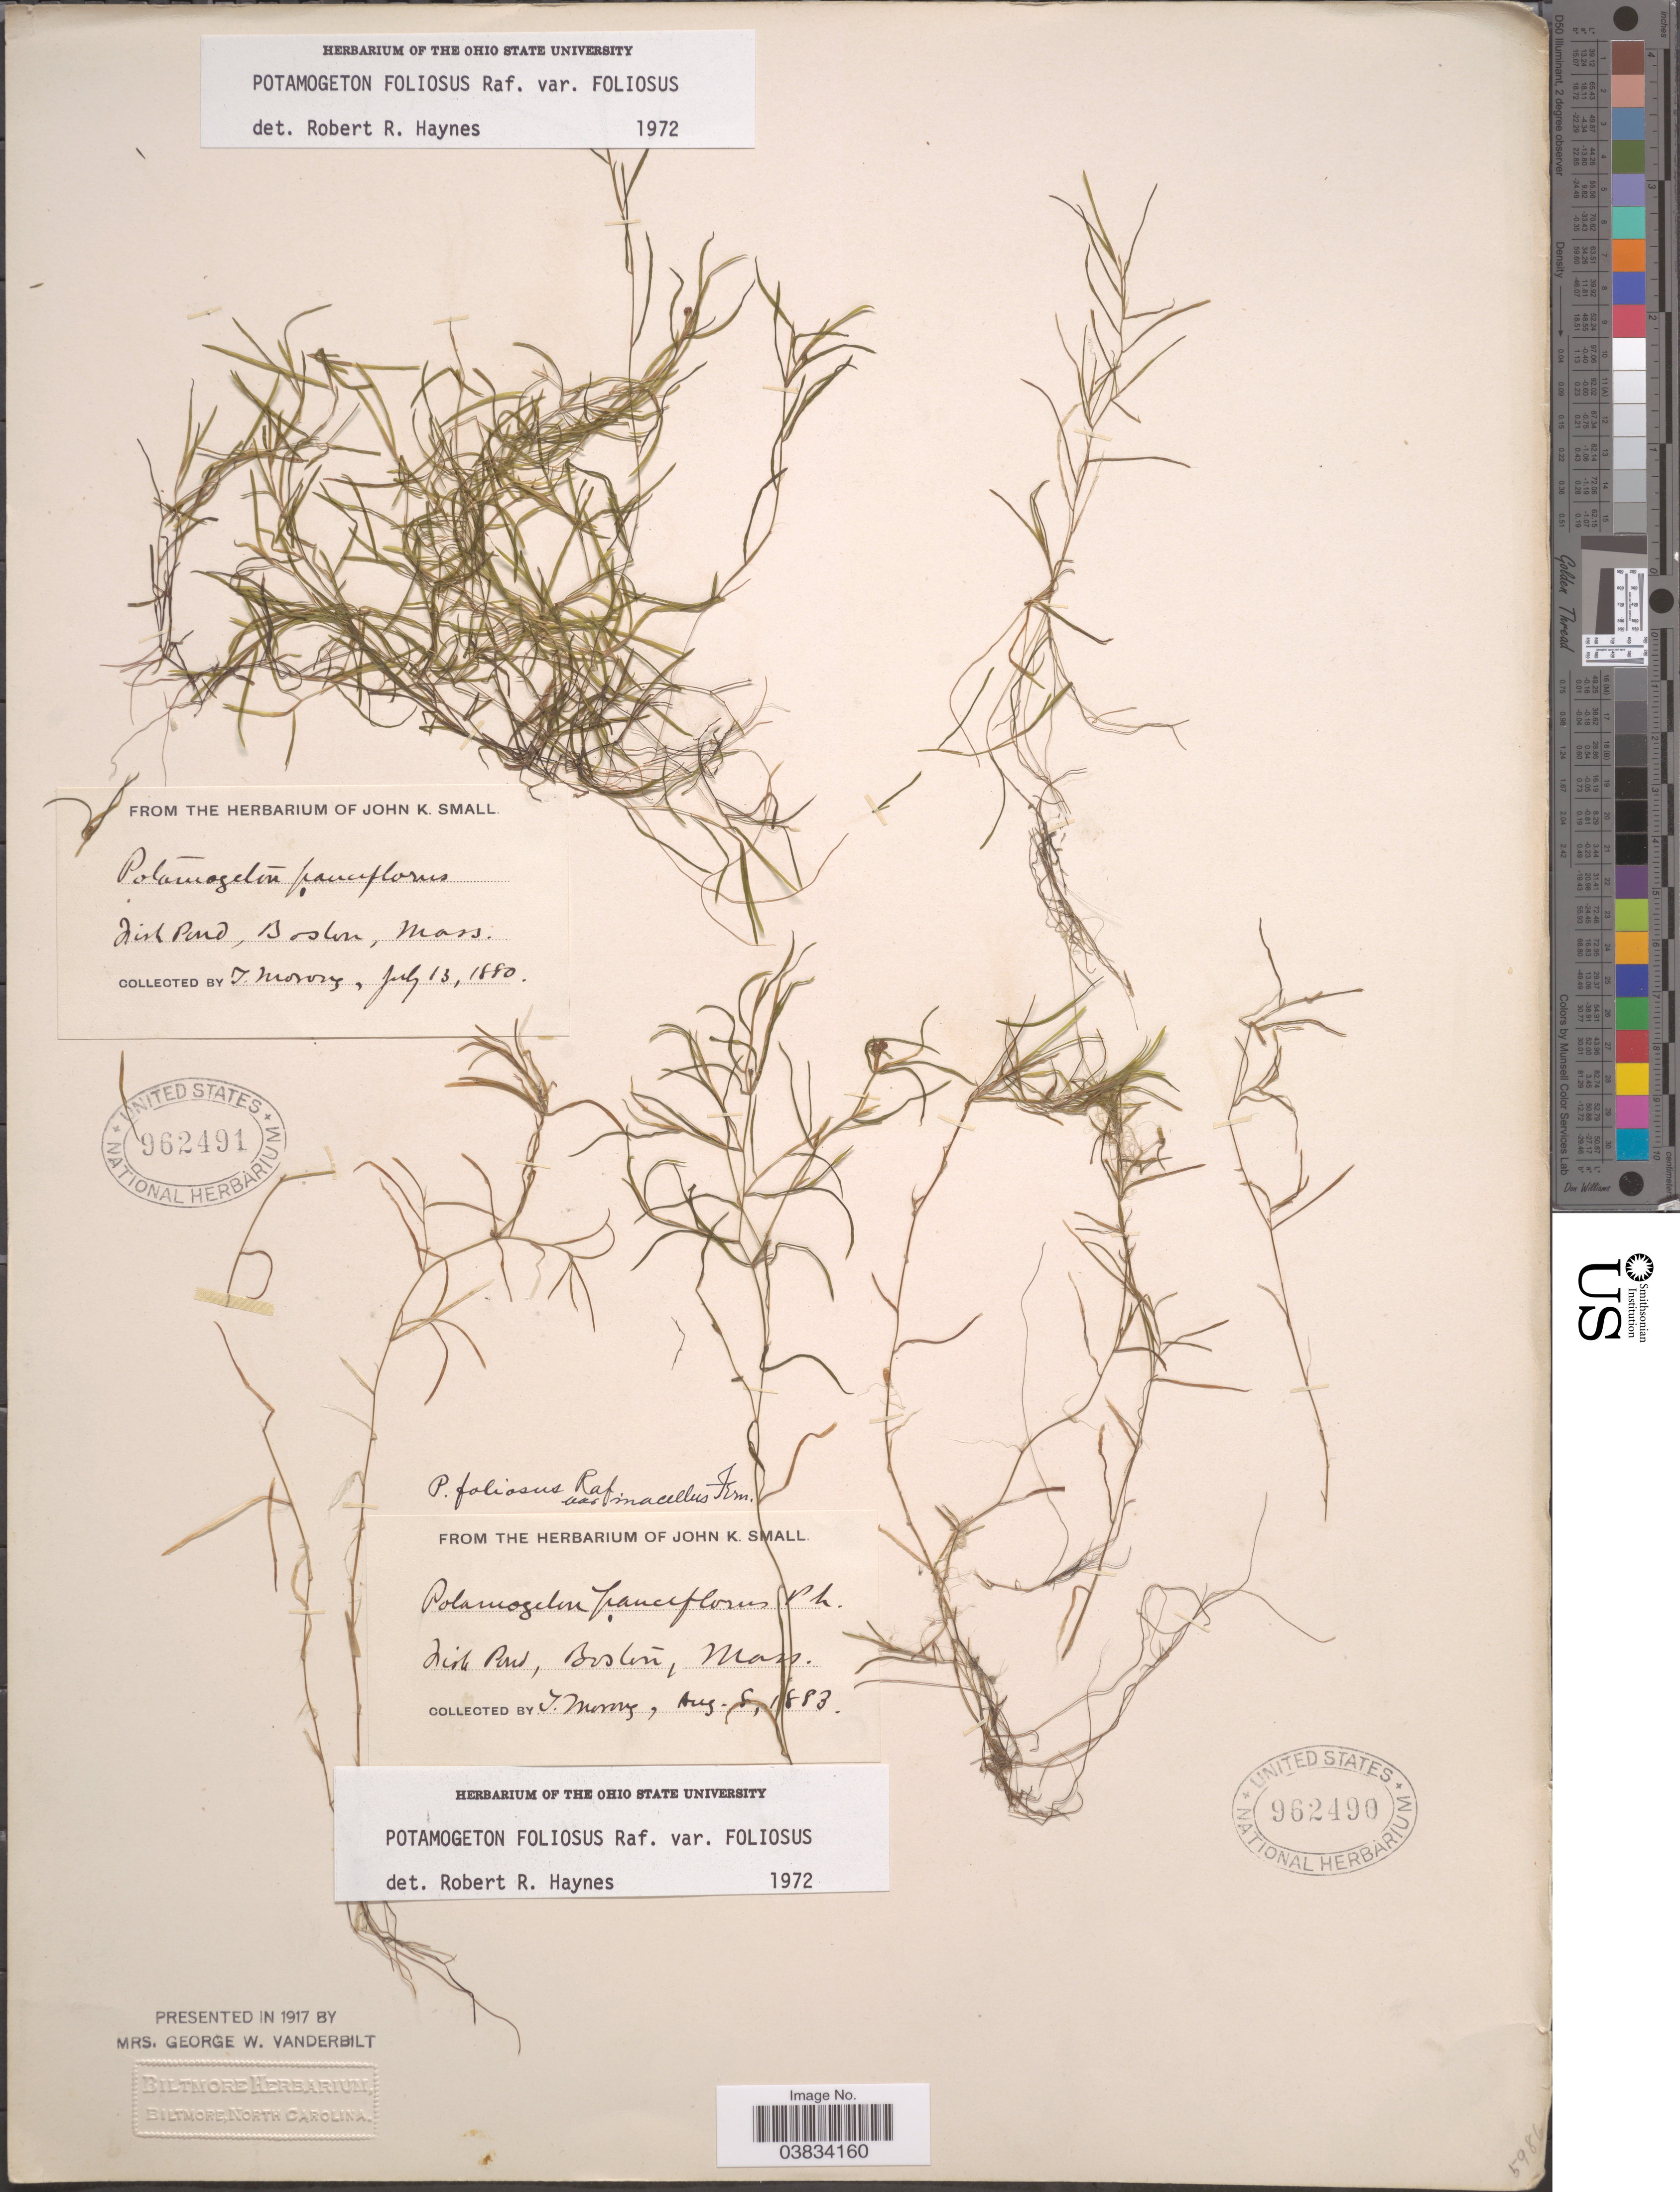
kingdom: Plantae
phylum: Tracheophyta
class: Liliopsida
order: Alismatales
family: Potamogetonaceae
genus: Potamogeton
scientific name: Potamogeton foliosus var. foliosus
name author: Raf.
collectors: T. Morong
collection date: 1883-08-08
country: United States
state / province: Massachusetts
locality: Fish Pond, Boston.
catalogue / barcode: US 962490-2